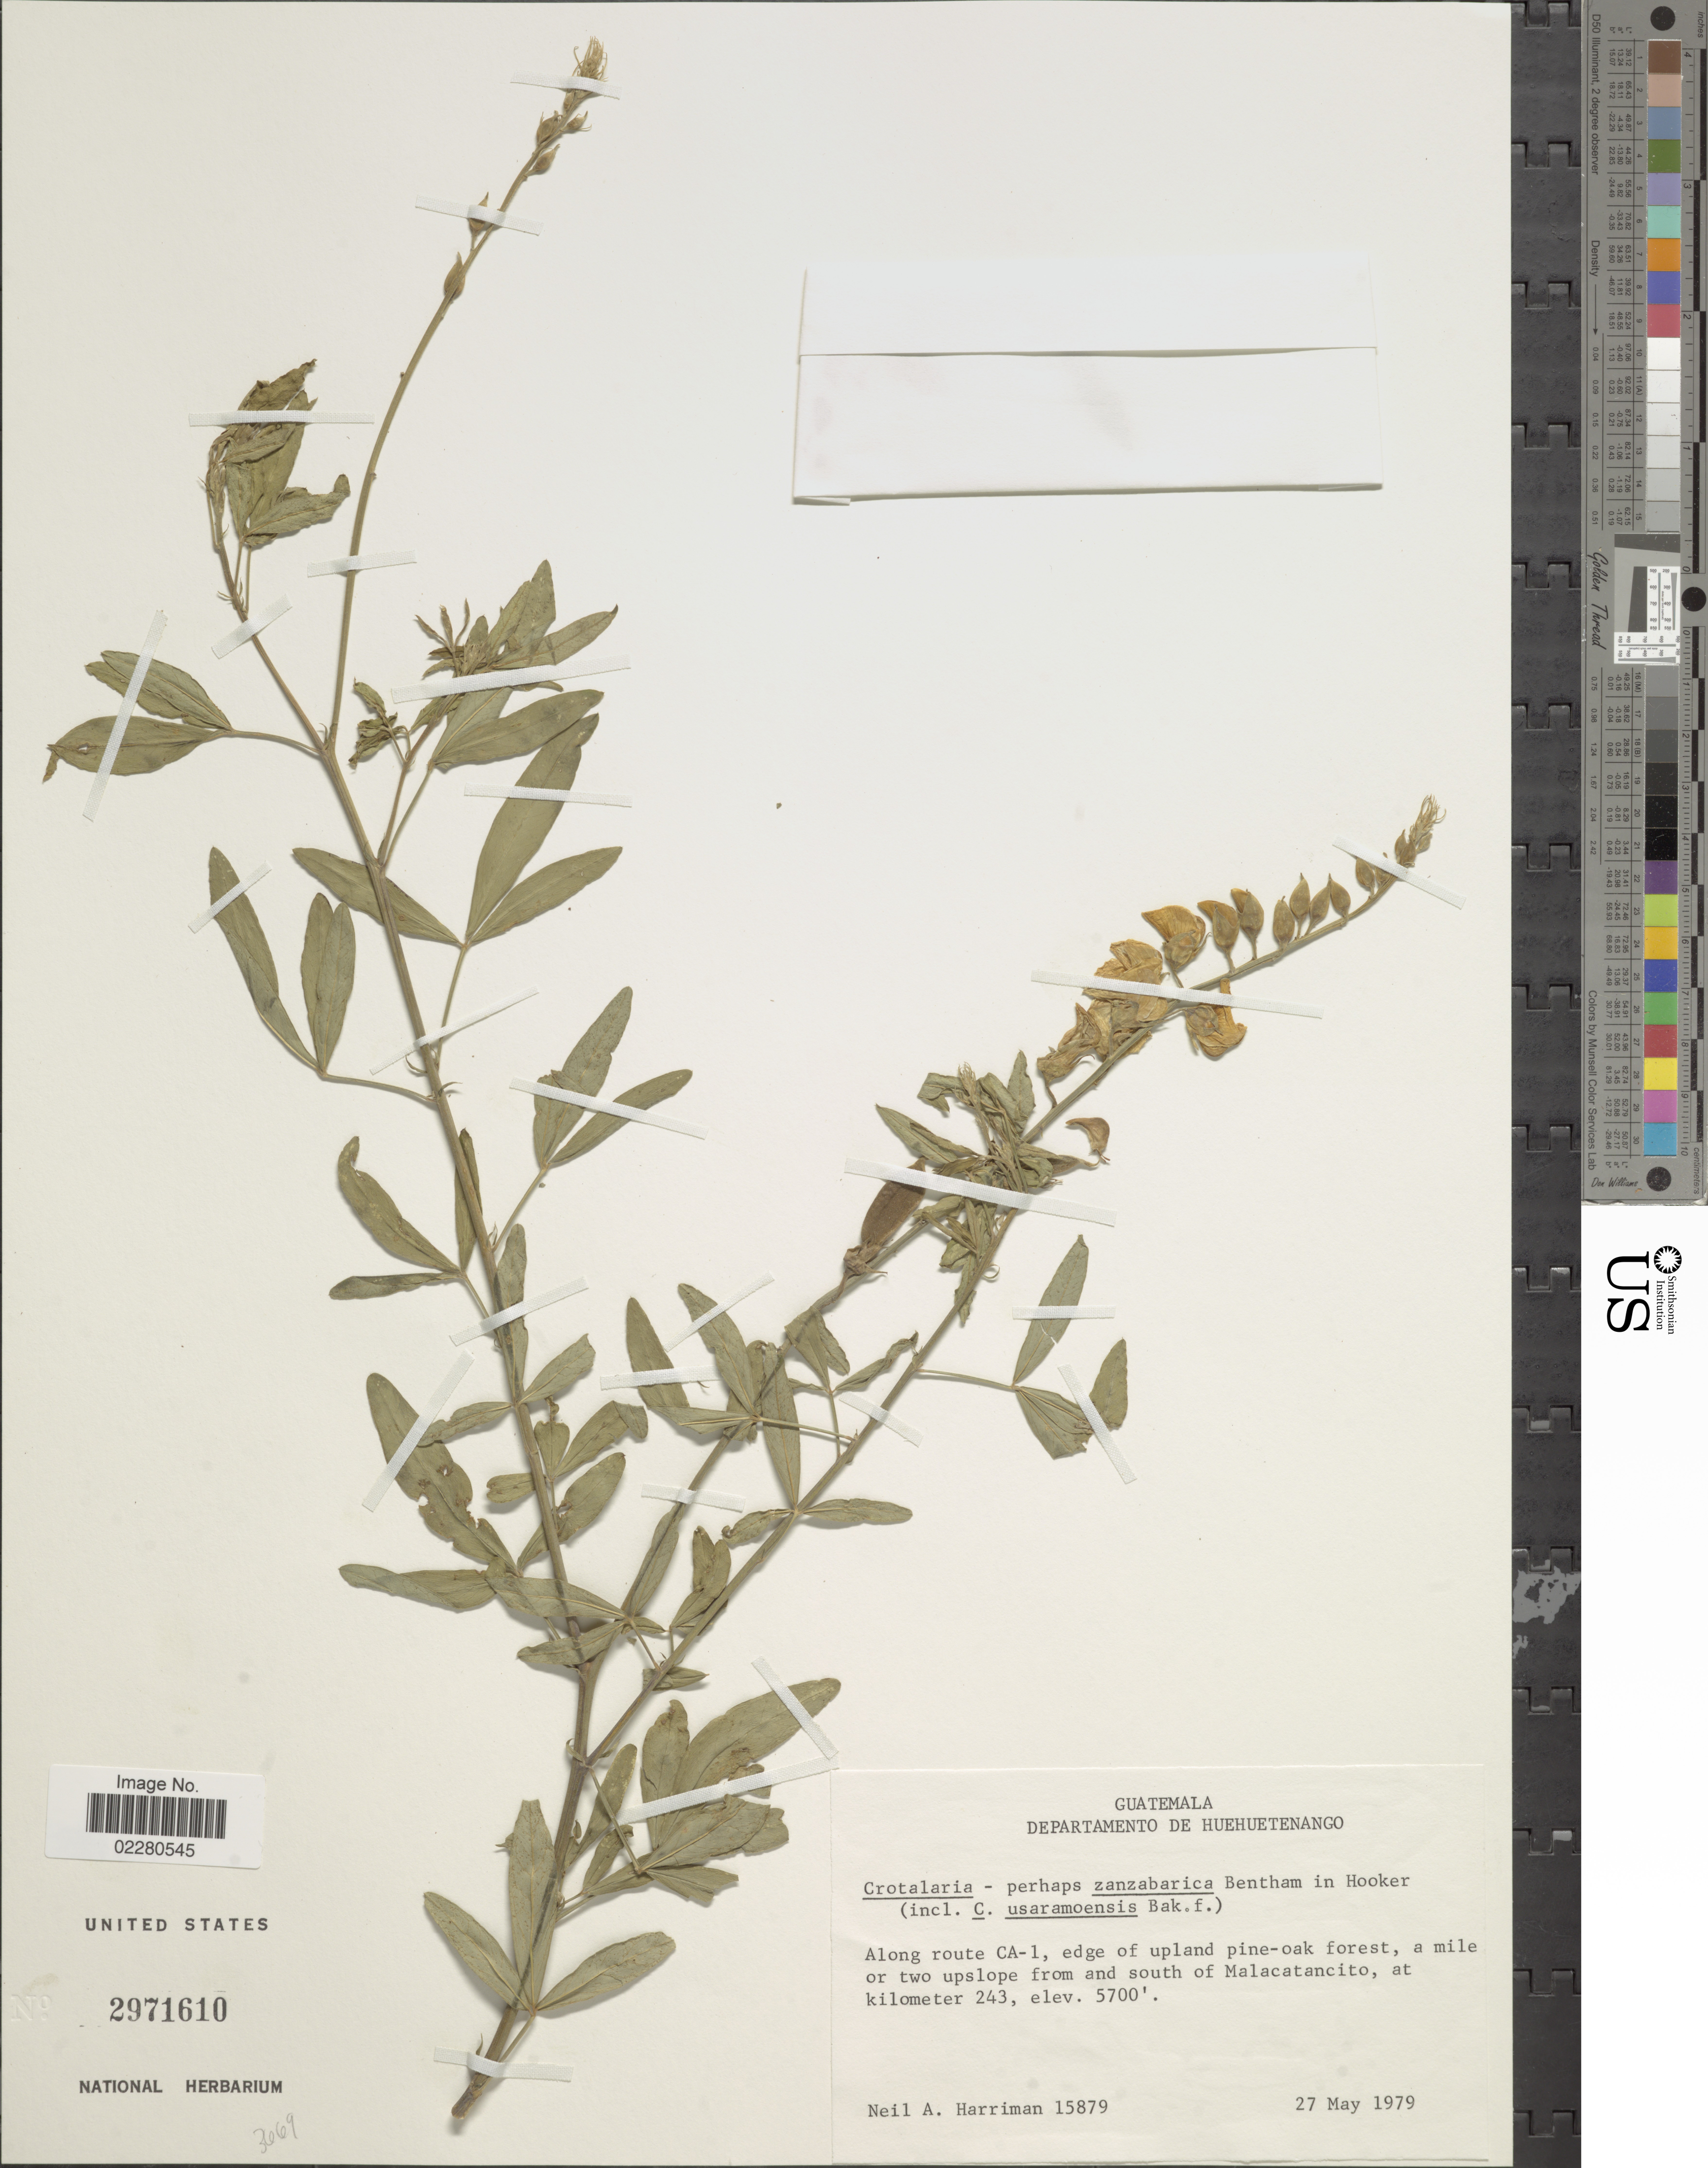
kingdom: Plantae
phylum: Tracheophyta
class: Magnoliopsida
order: Fabales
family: Fabaceae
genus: Crotalaria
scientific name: Crotalaria zanzibarica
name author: Benth.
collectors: N. A. Harriman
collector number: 15879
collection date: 1979-05-27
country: Guatemala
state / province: Huehuetenango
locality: Departamento de Huehuetenango. Along route CA-1, edge of upland pine-oak forest, a mile or two upslope from and south Malacatancito, at kilometer 243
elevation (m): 1737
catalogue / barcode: US 2971610